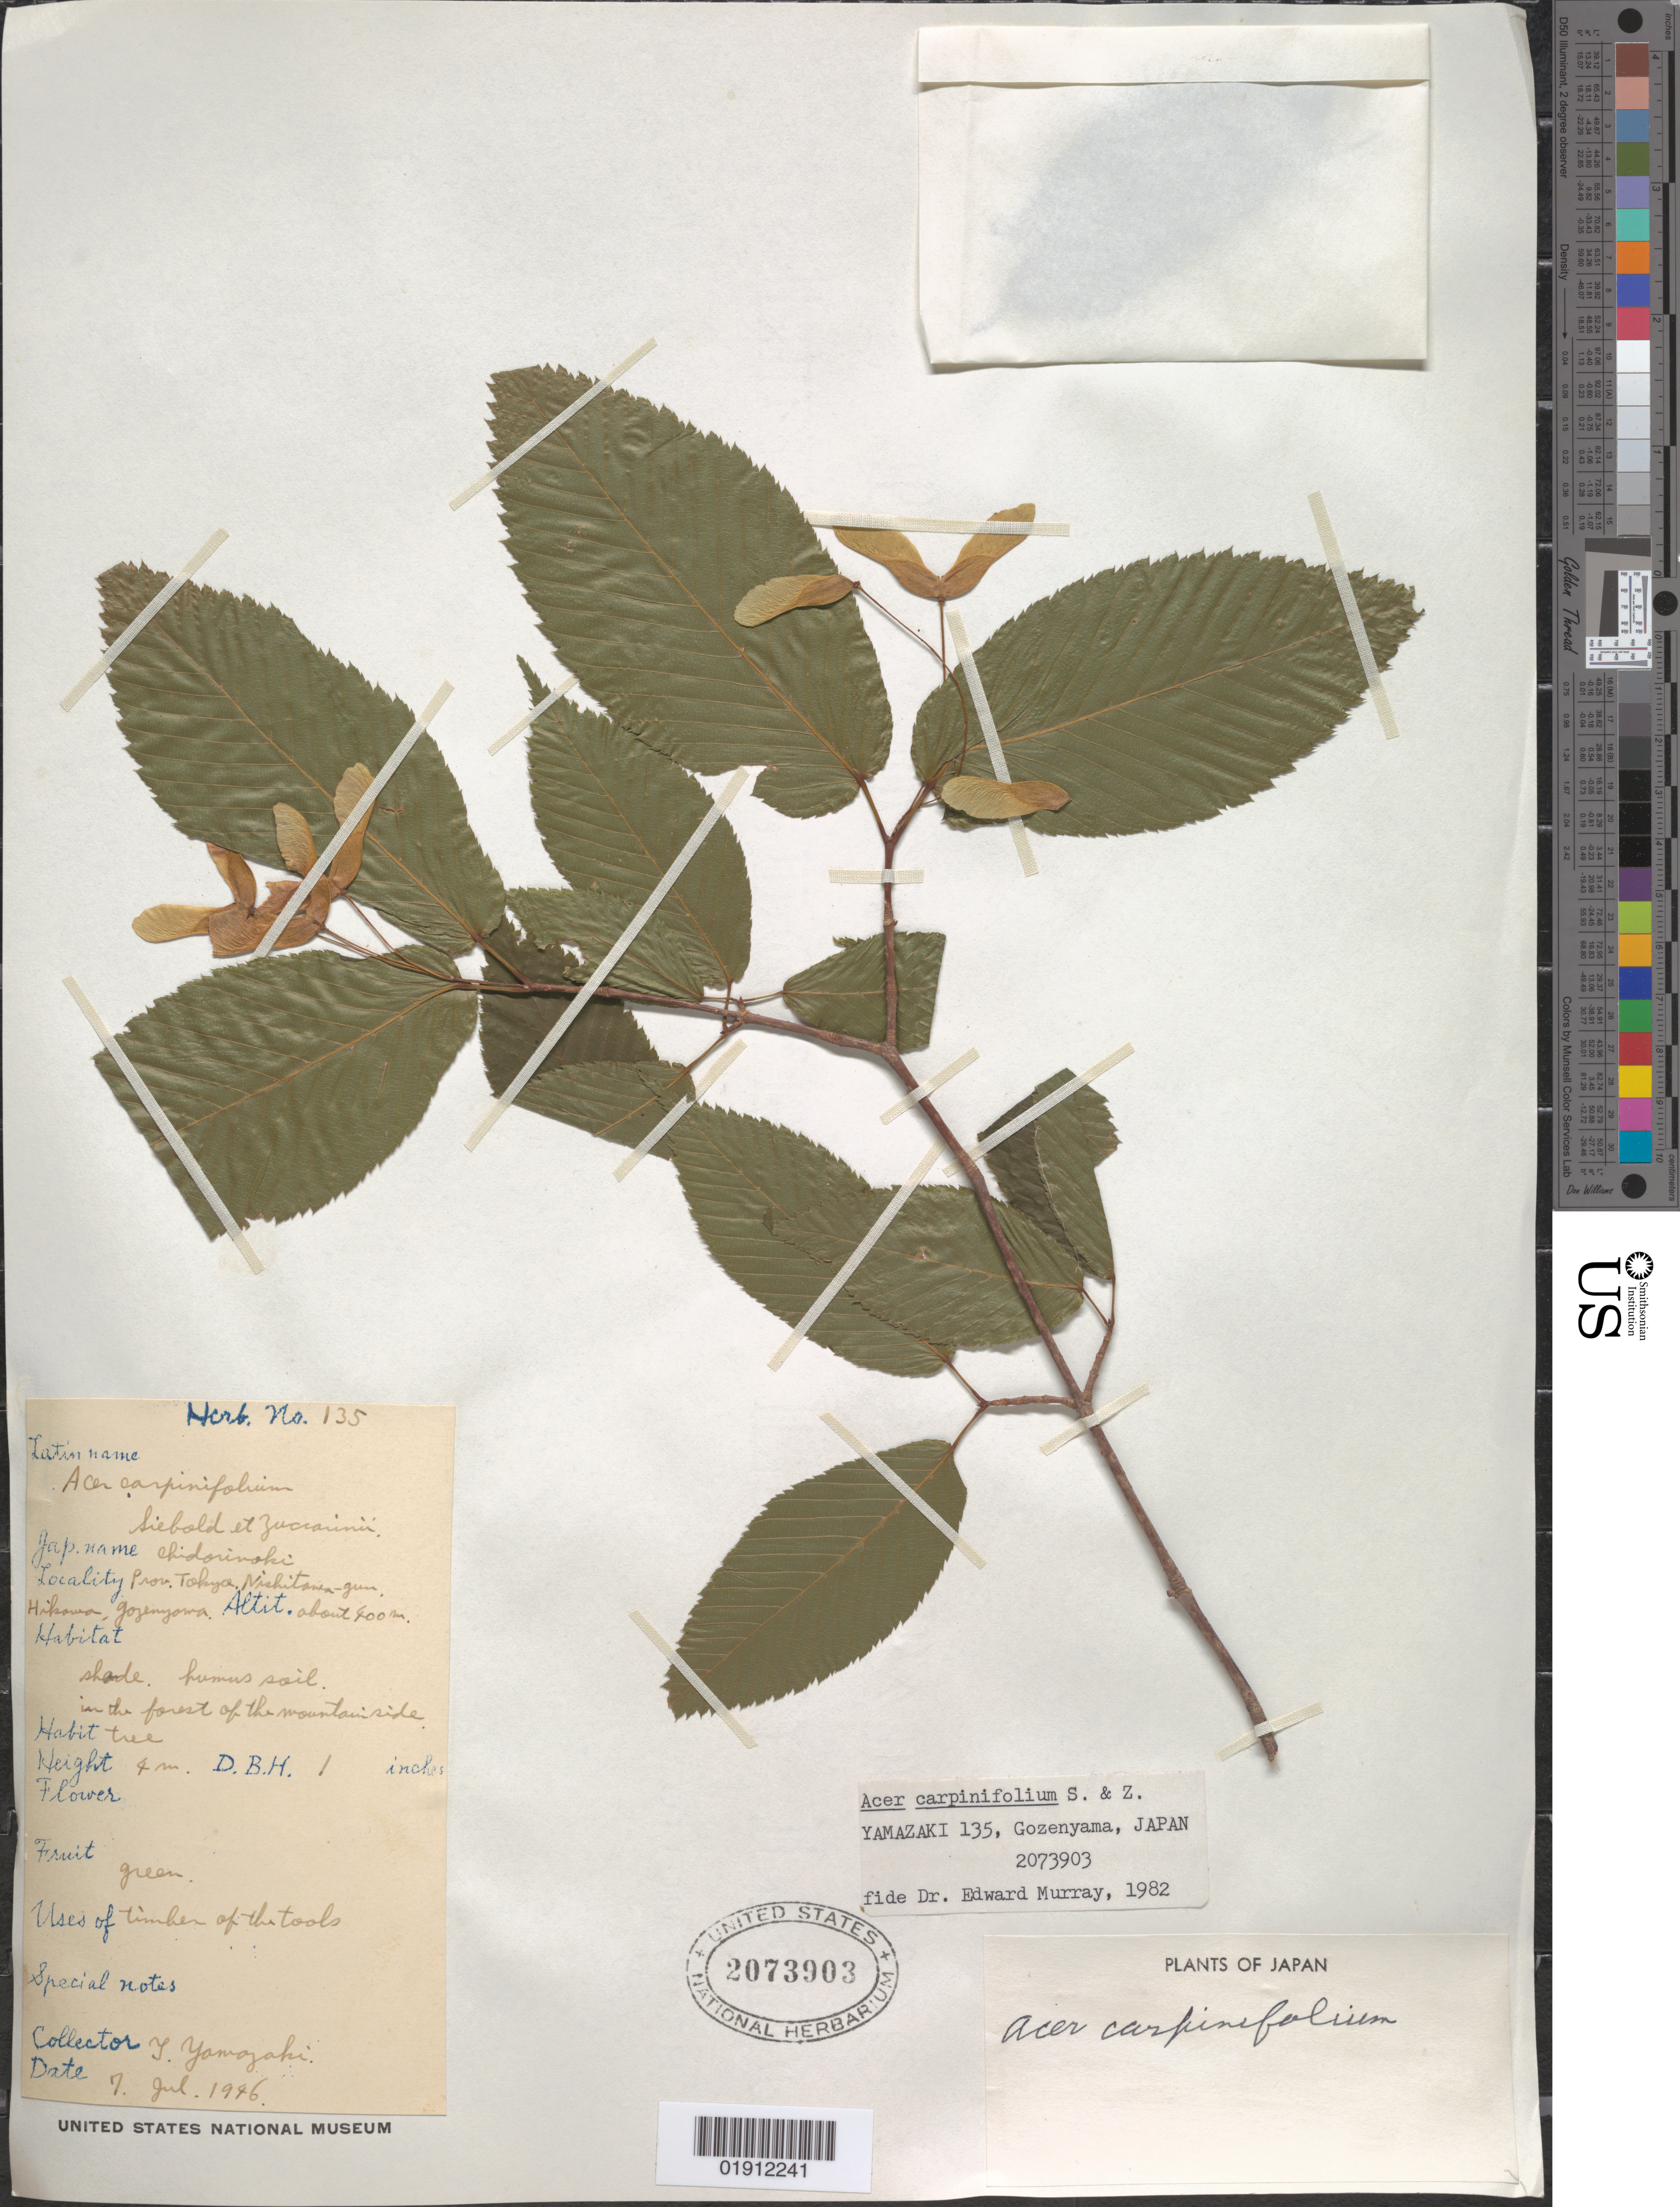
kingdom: Plantae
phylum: Tracheophyta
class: Magnoliopsida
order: Sapindales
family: Sapindaceae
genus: Acer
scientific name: Acer carpinifolium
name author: Siebold & Zucc.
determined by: Murray, Edward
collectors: T. Yamazaki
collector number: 135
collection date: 1946-07-07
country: Japan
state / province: Tokyo, Federal City of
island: Honshu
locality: Nishitama-gun, Hikawa, Gozenyama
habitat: Shade, humus soil in the forest of the mountainside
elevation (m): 400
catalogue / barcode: US 2073903